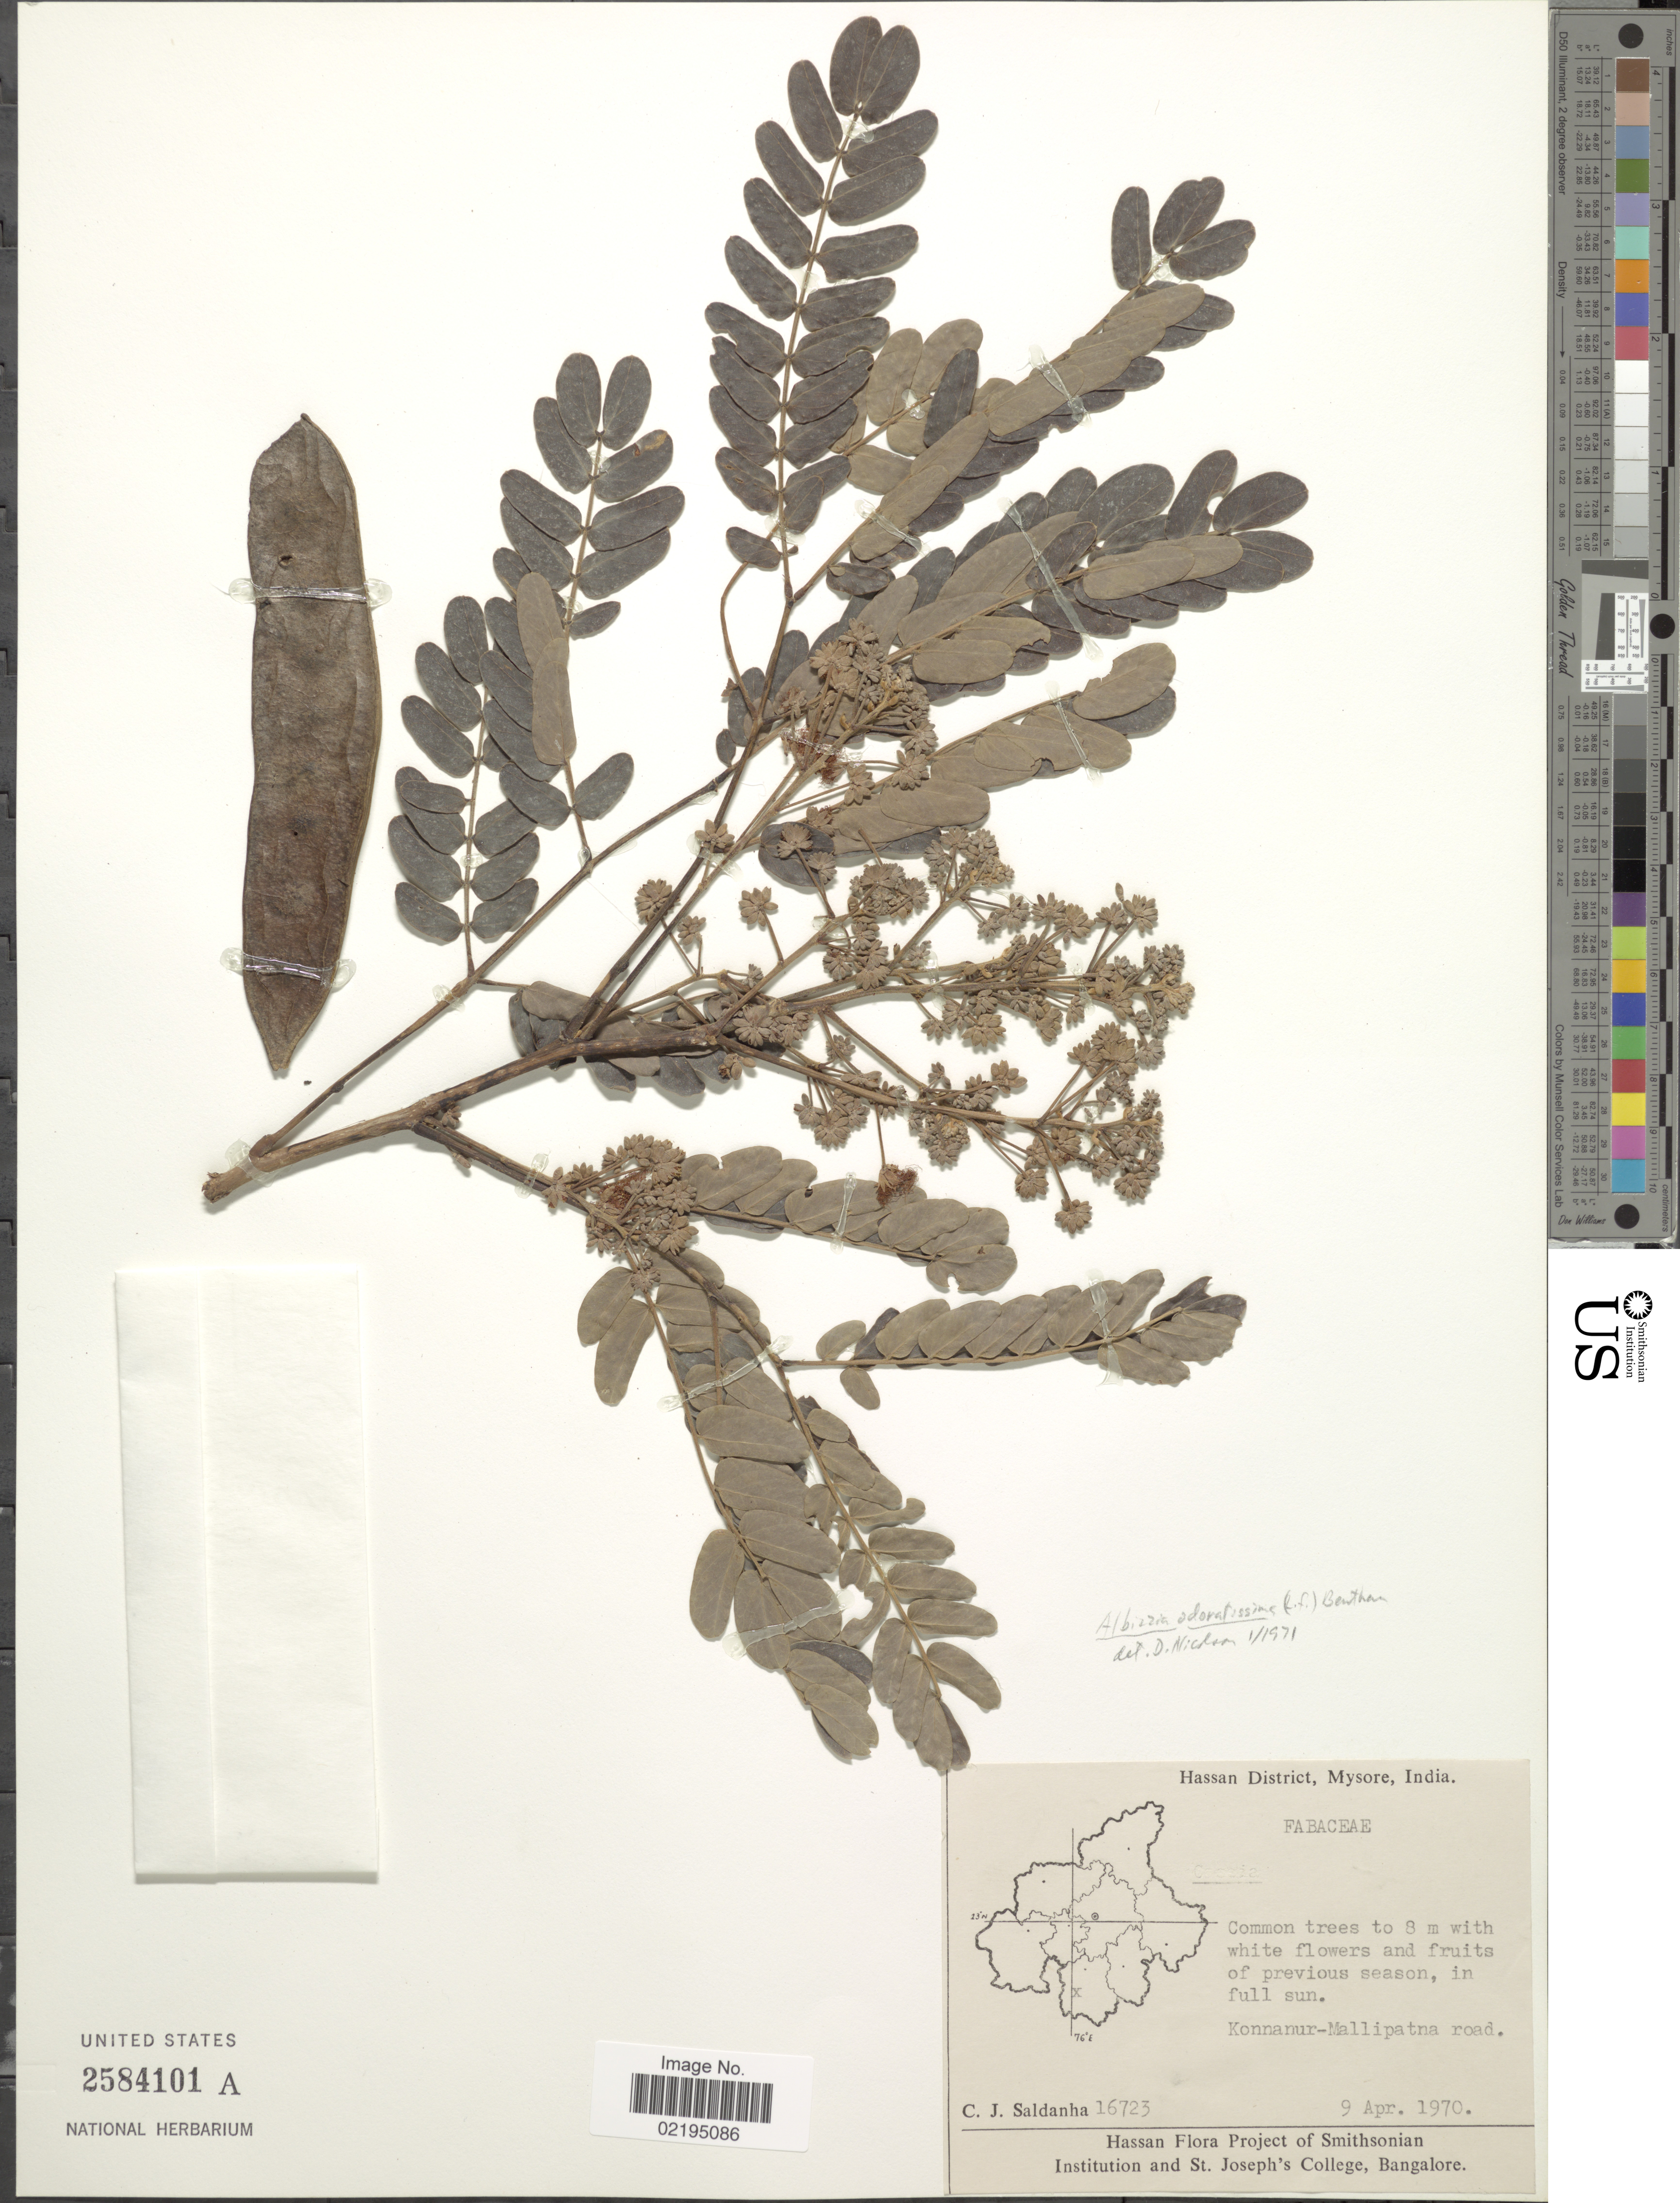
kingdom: Plantae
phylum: Tracheophyta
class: Magnoliopsida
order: Fabales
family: Fabaceae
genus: Albizia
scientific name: Albizia odoratissima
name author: (L. f.) Benth.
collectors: C. J. Saldanha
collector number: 16723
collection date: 1970-04-09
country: India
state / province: Karnataka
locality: Hassan District, Mysore, Konnanur-Mallipatna road.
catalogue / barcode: US 2584101A